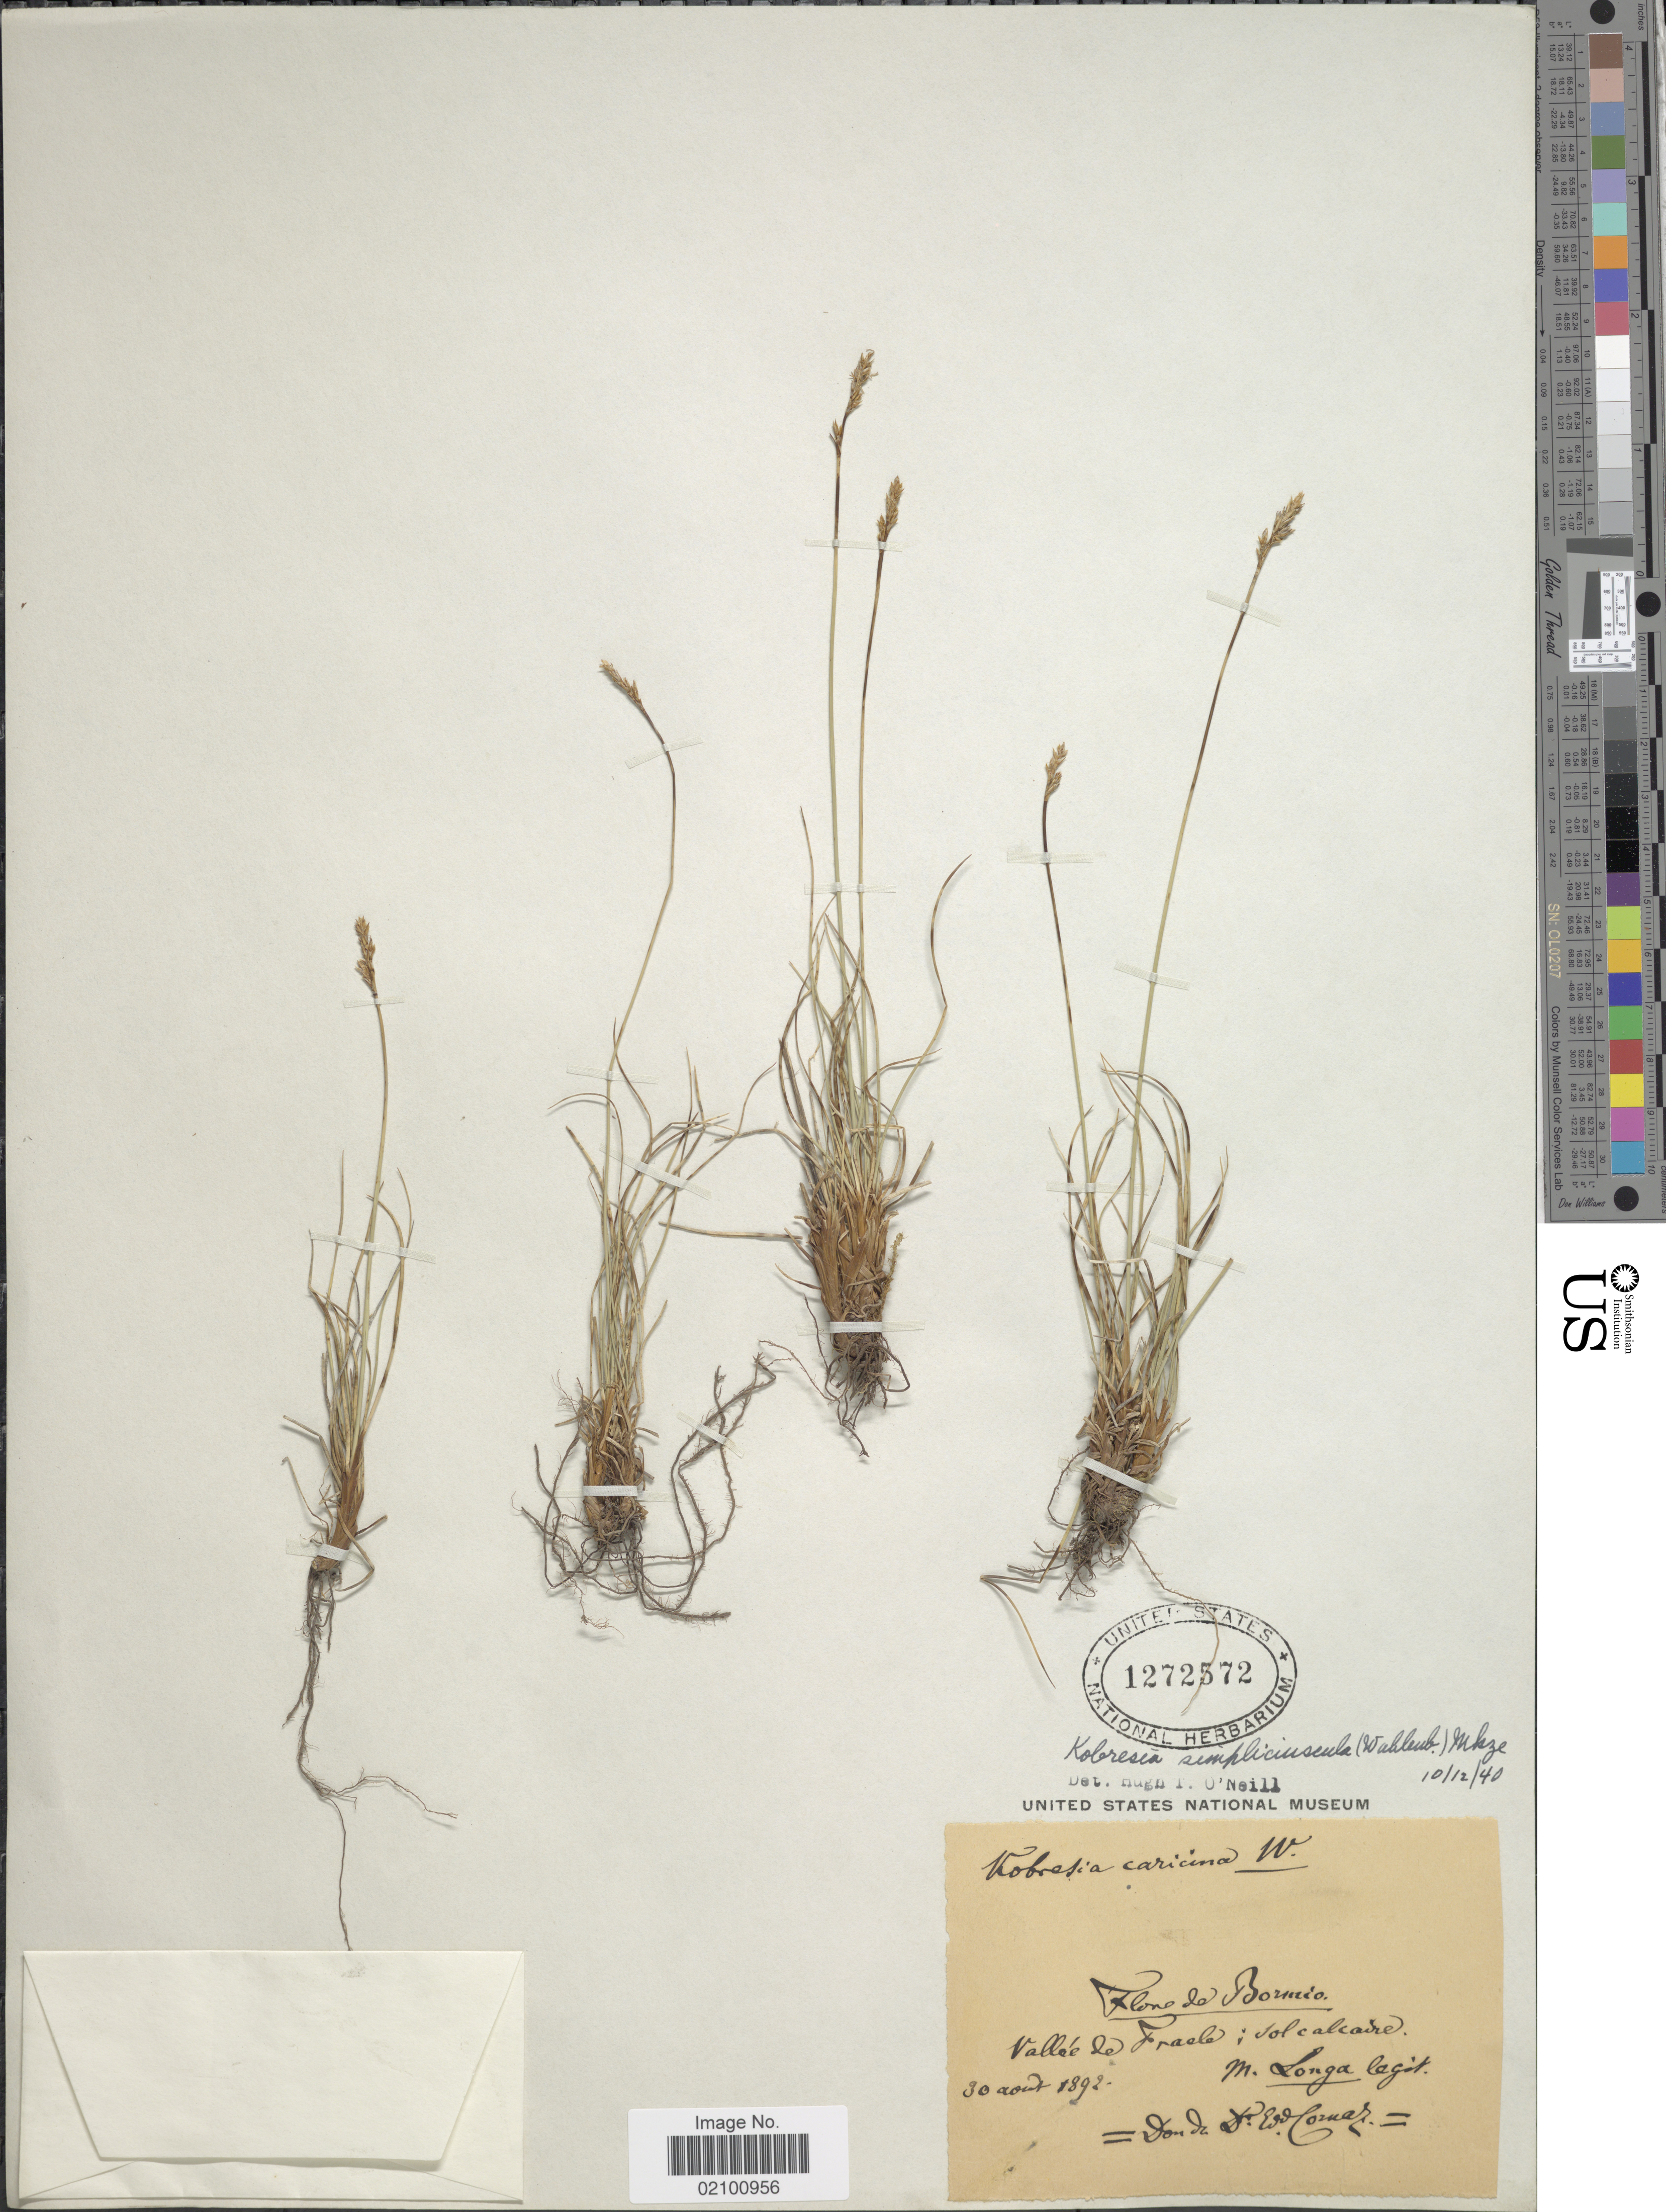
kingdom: Plantae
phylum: Tracheophyta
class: Liliopsida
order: Poales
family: Cyperaceae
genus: Carex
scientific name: Carex simpliciuscula subsp. simpliciuscula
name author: Wahlenb.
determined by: Strong, M. T., (US), Smithsonian Institution - National Museum of Natural History (UNITED STATES)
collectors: M. Longa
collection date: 1892-08-30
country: Italy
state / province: Lombardy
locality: Bormio, Vallee de Fraele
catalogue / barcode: US 1272572